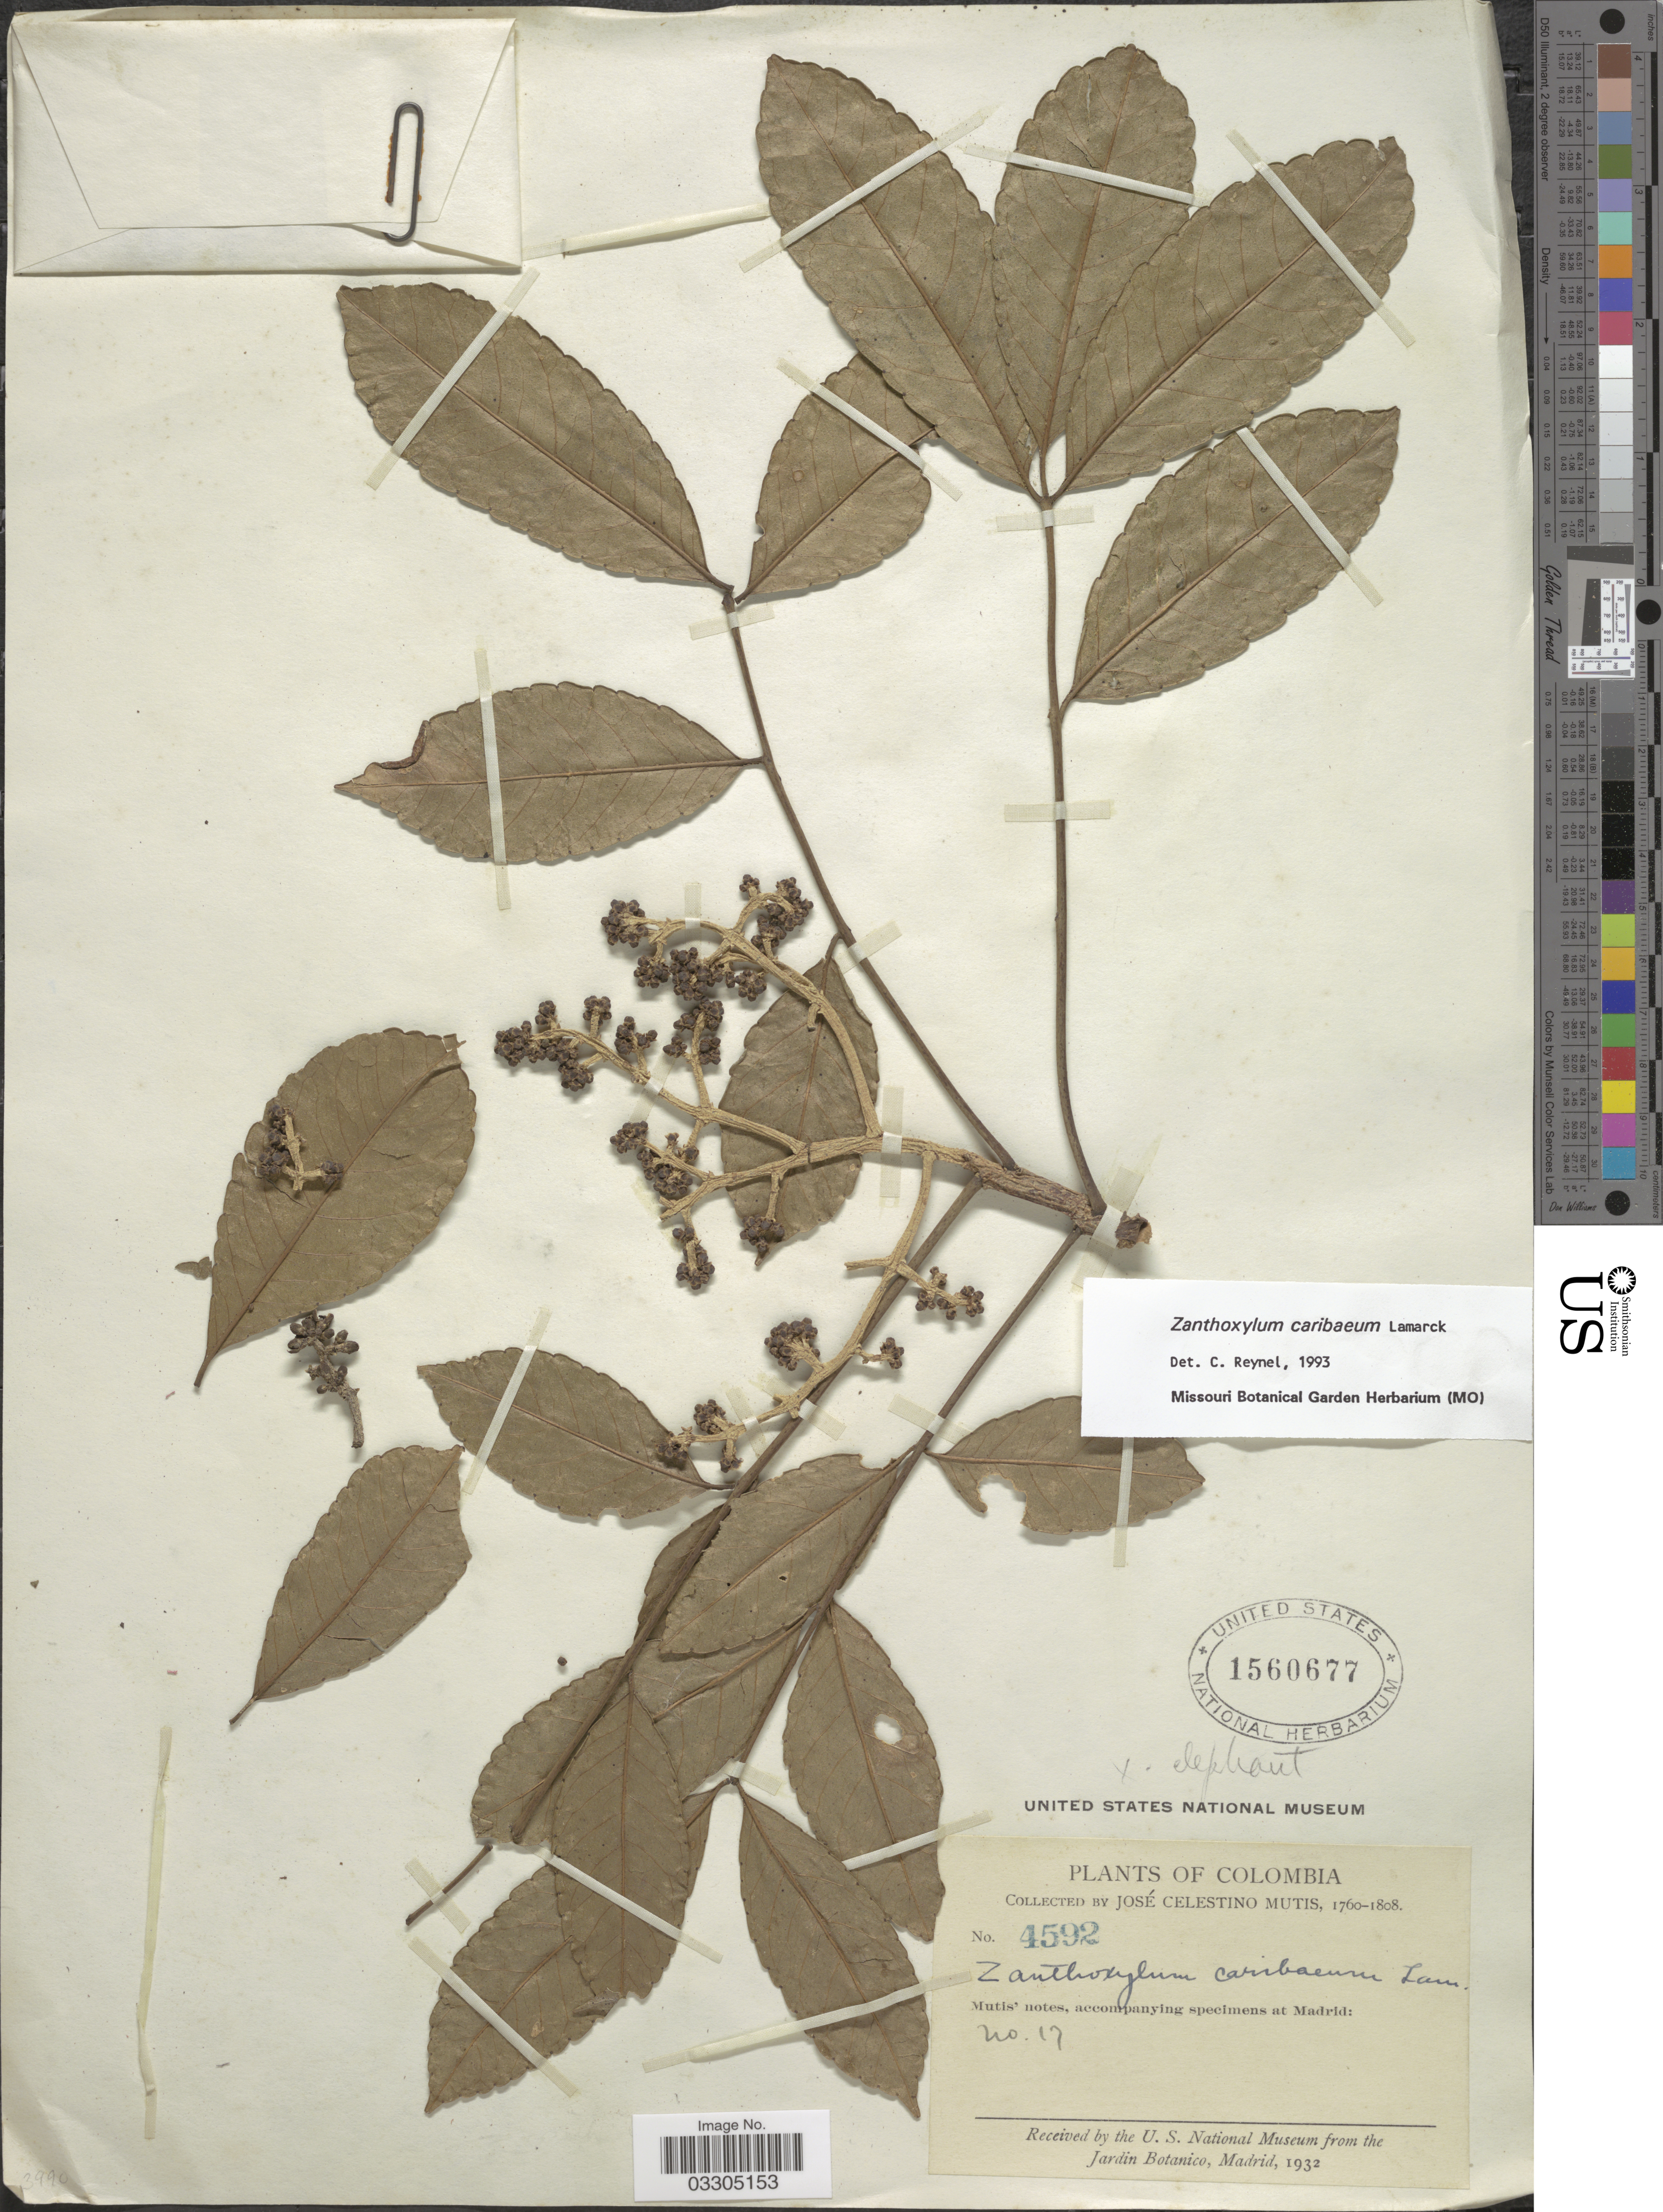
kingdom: Plantae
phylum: Tracheophyta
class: Magnoliopsida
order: Sapindales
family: Rutaceae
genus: Zanthoxylum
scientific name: Zanthoxylum caribaeum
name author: Lam.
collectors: J. C. B. Mutis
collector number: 4592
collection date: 1760/1808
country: Colombia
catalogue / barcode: US 1560677